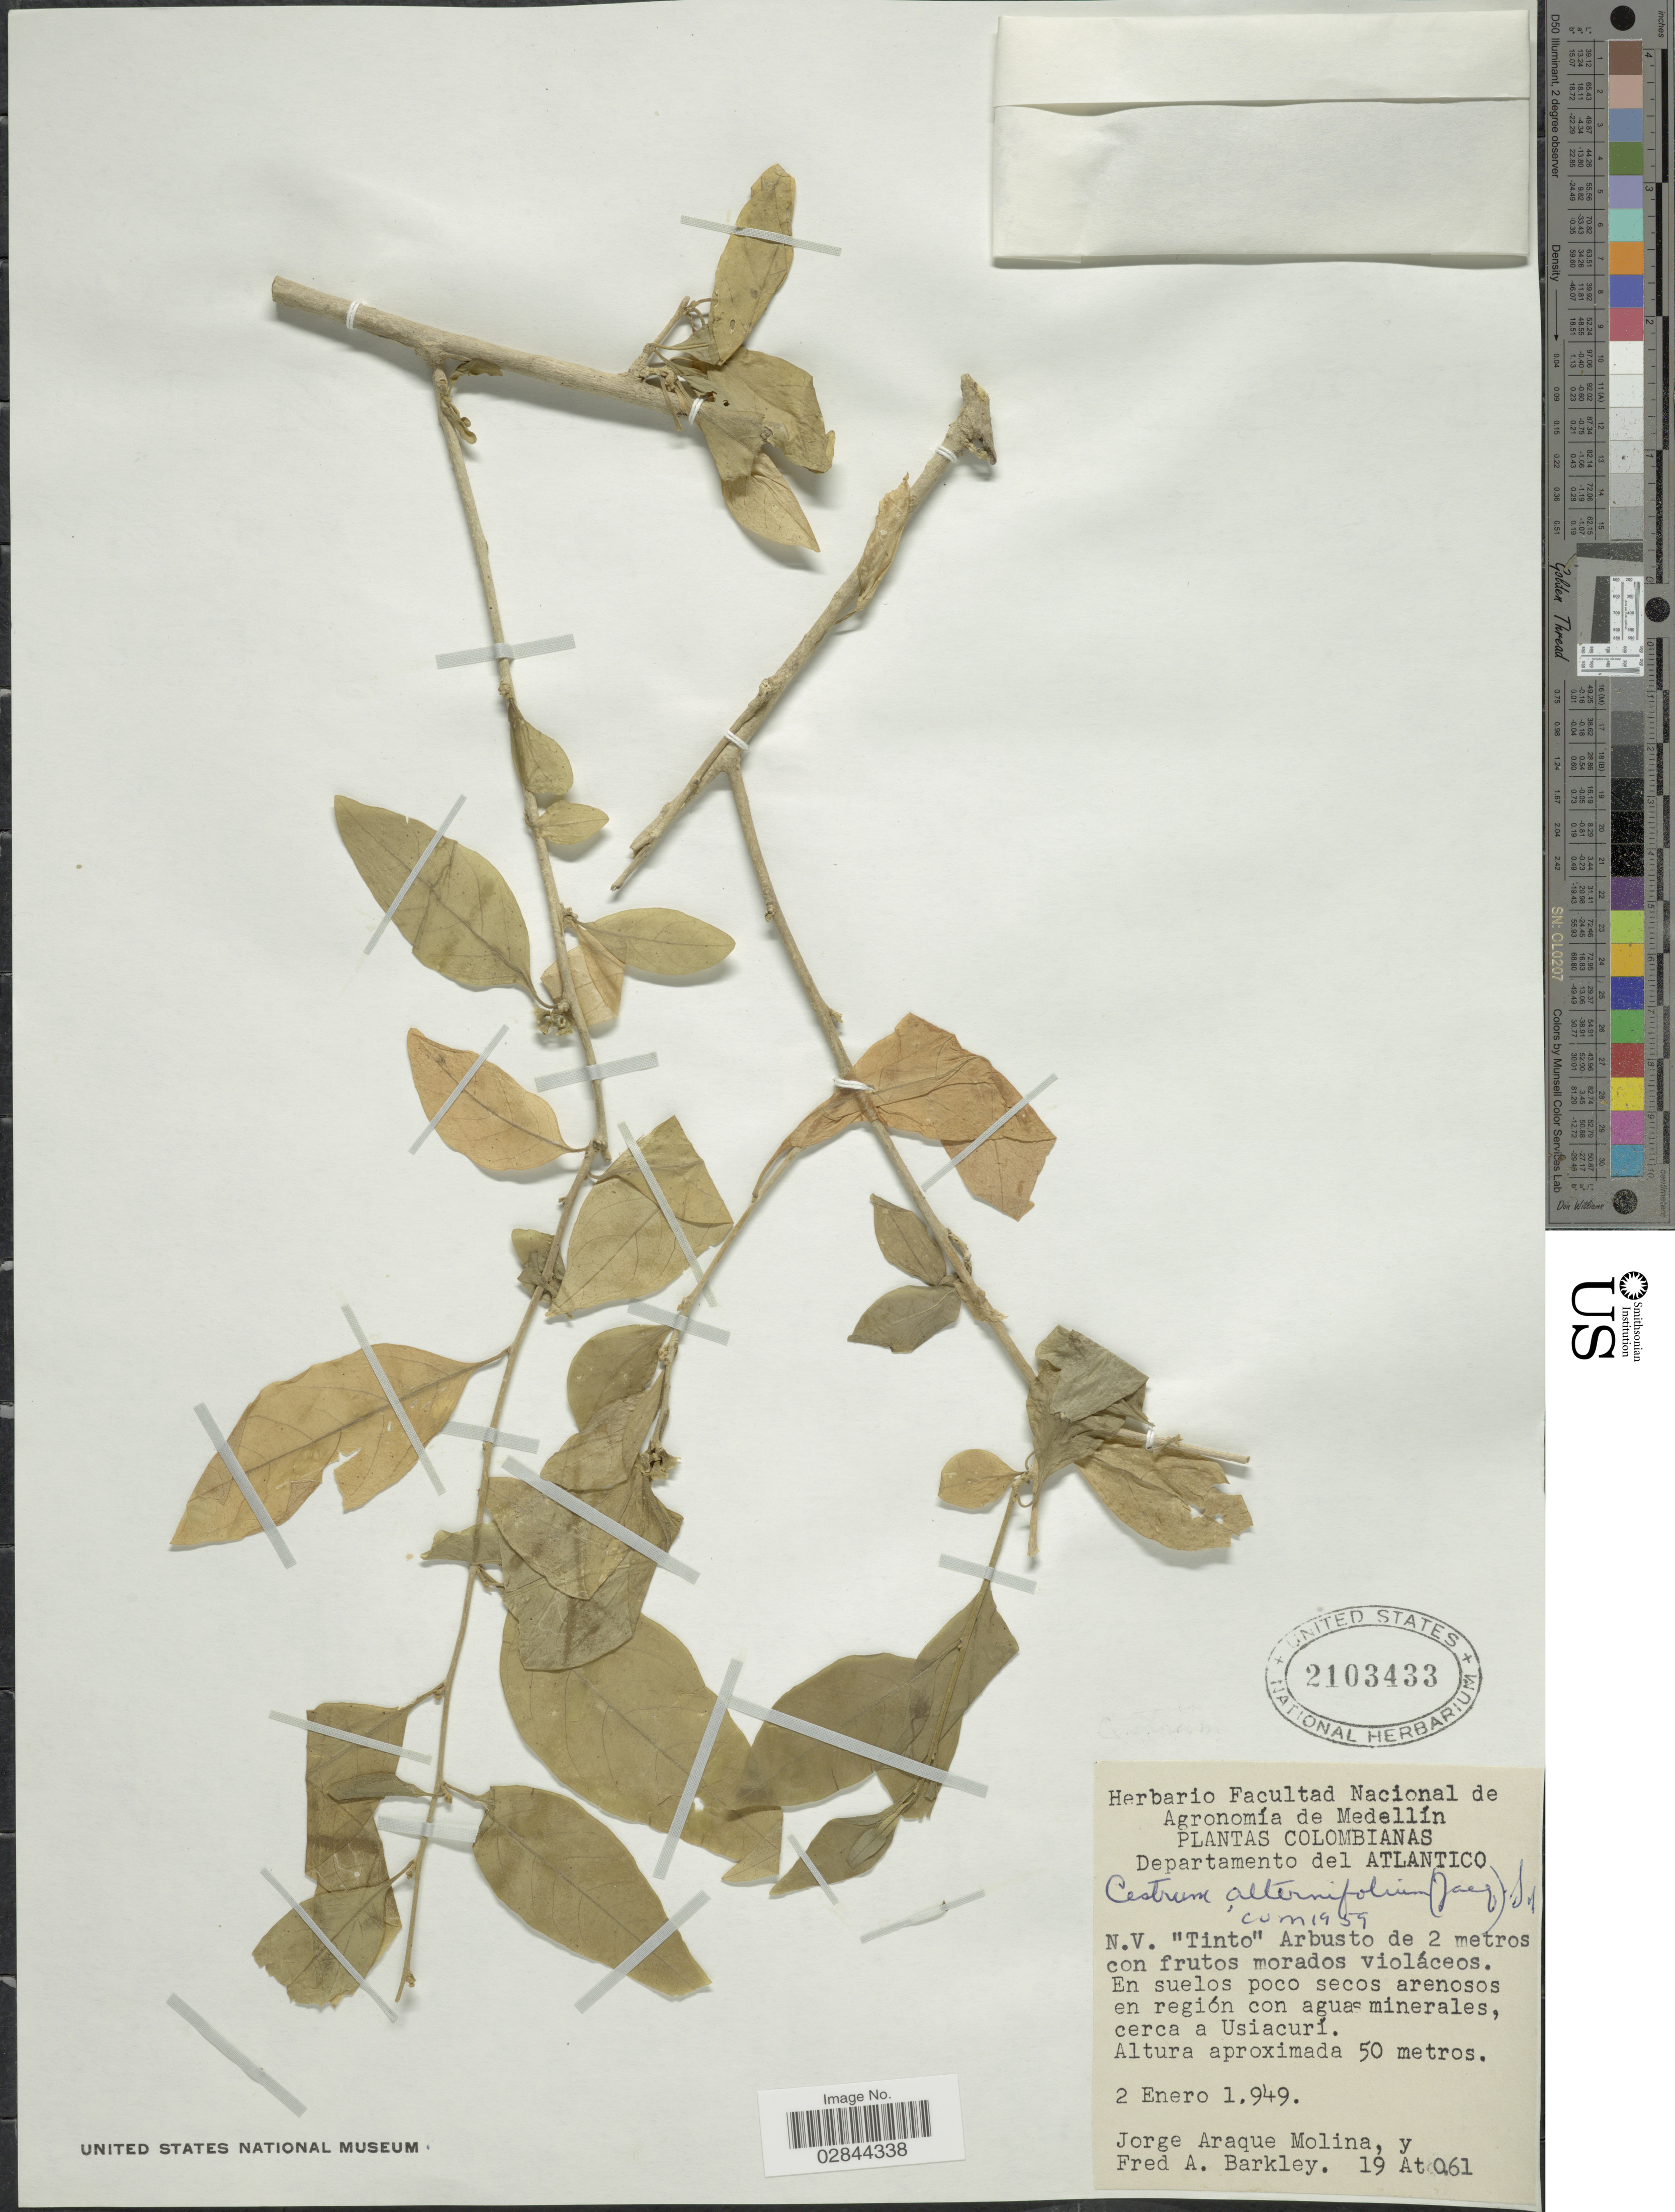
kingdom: Plantae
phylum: Tracheophyta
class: Magnoliopsida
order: Solanales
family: Solanaceae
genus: Cestrum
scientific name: Cestrum alternifolium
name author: (Jacq.) O.E. Schulz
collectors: J. A. Molina & F. A. Barkley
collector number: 19At061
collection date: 1949-01-02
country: Colombia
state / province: Atlántico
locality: Departamento del Atlantico, En suelos poco secos arenosos en región con aguas minerales, cerca a Usiacurí.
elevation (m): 50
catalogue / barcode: US 2103433